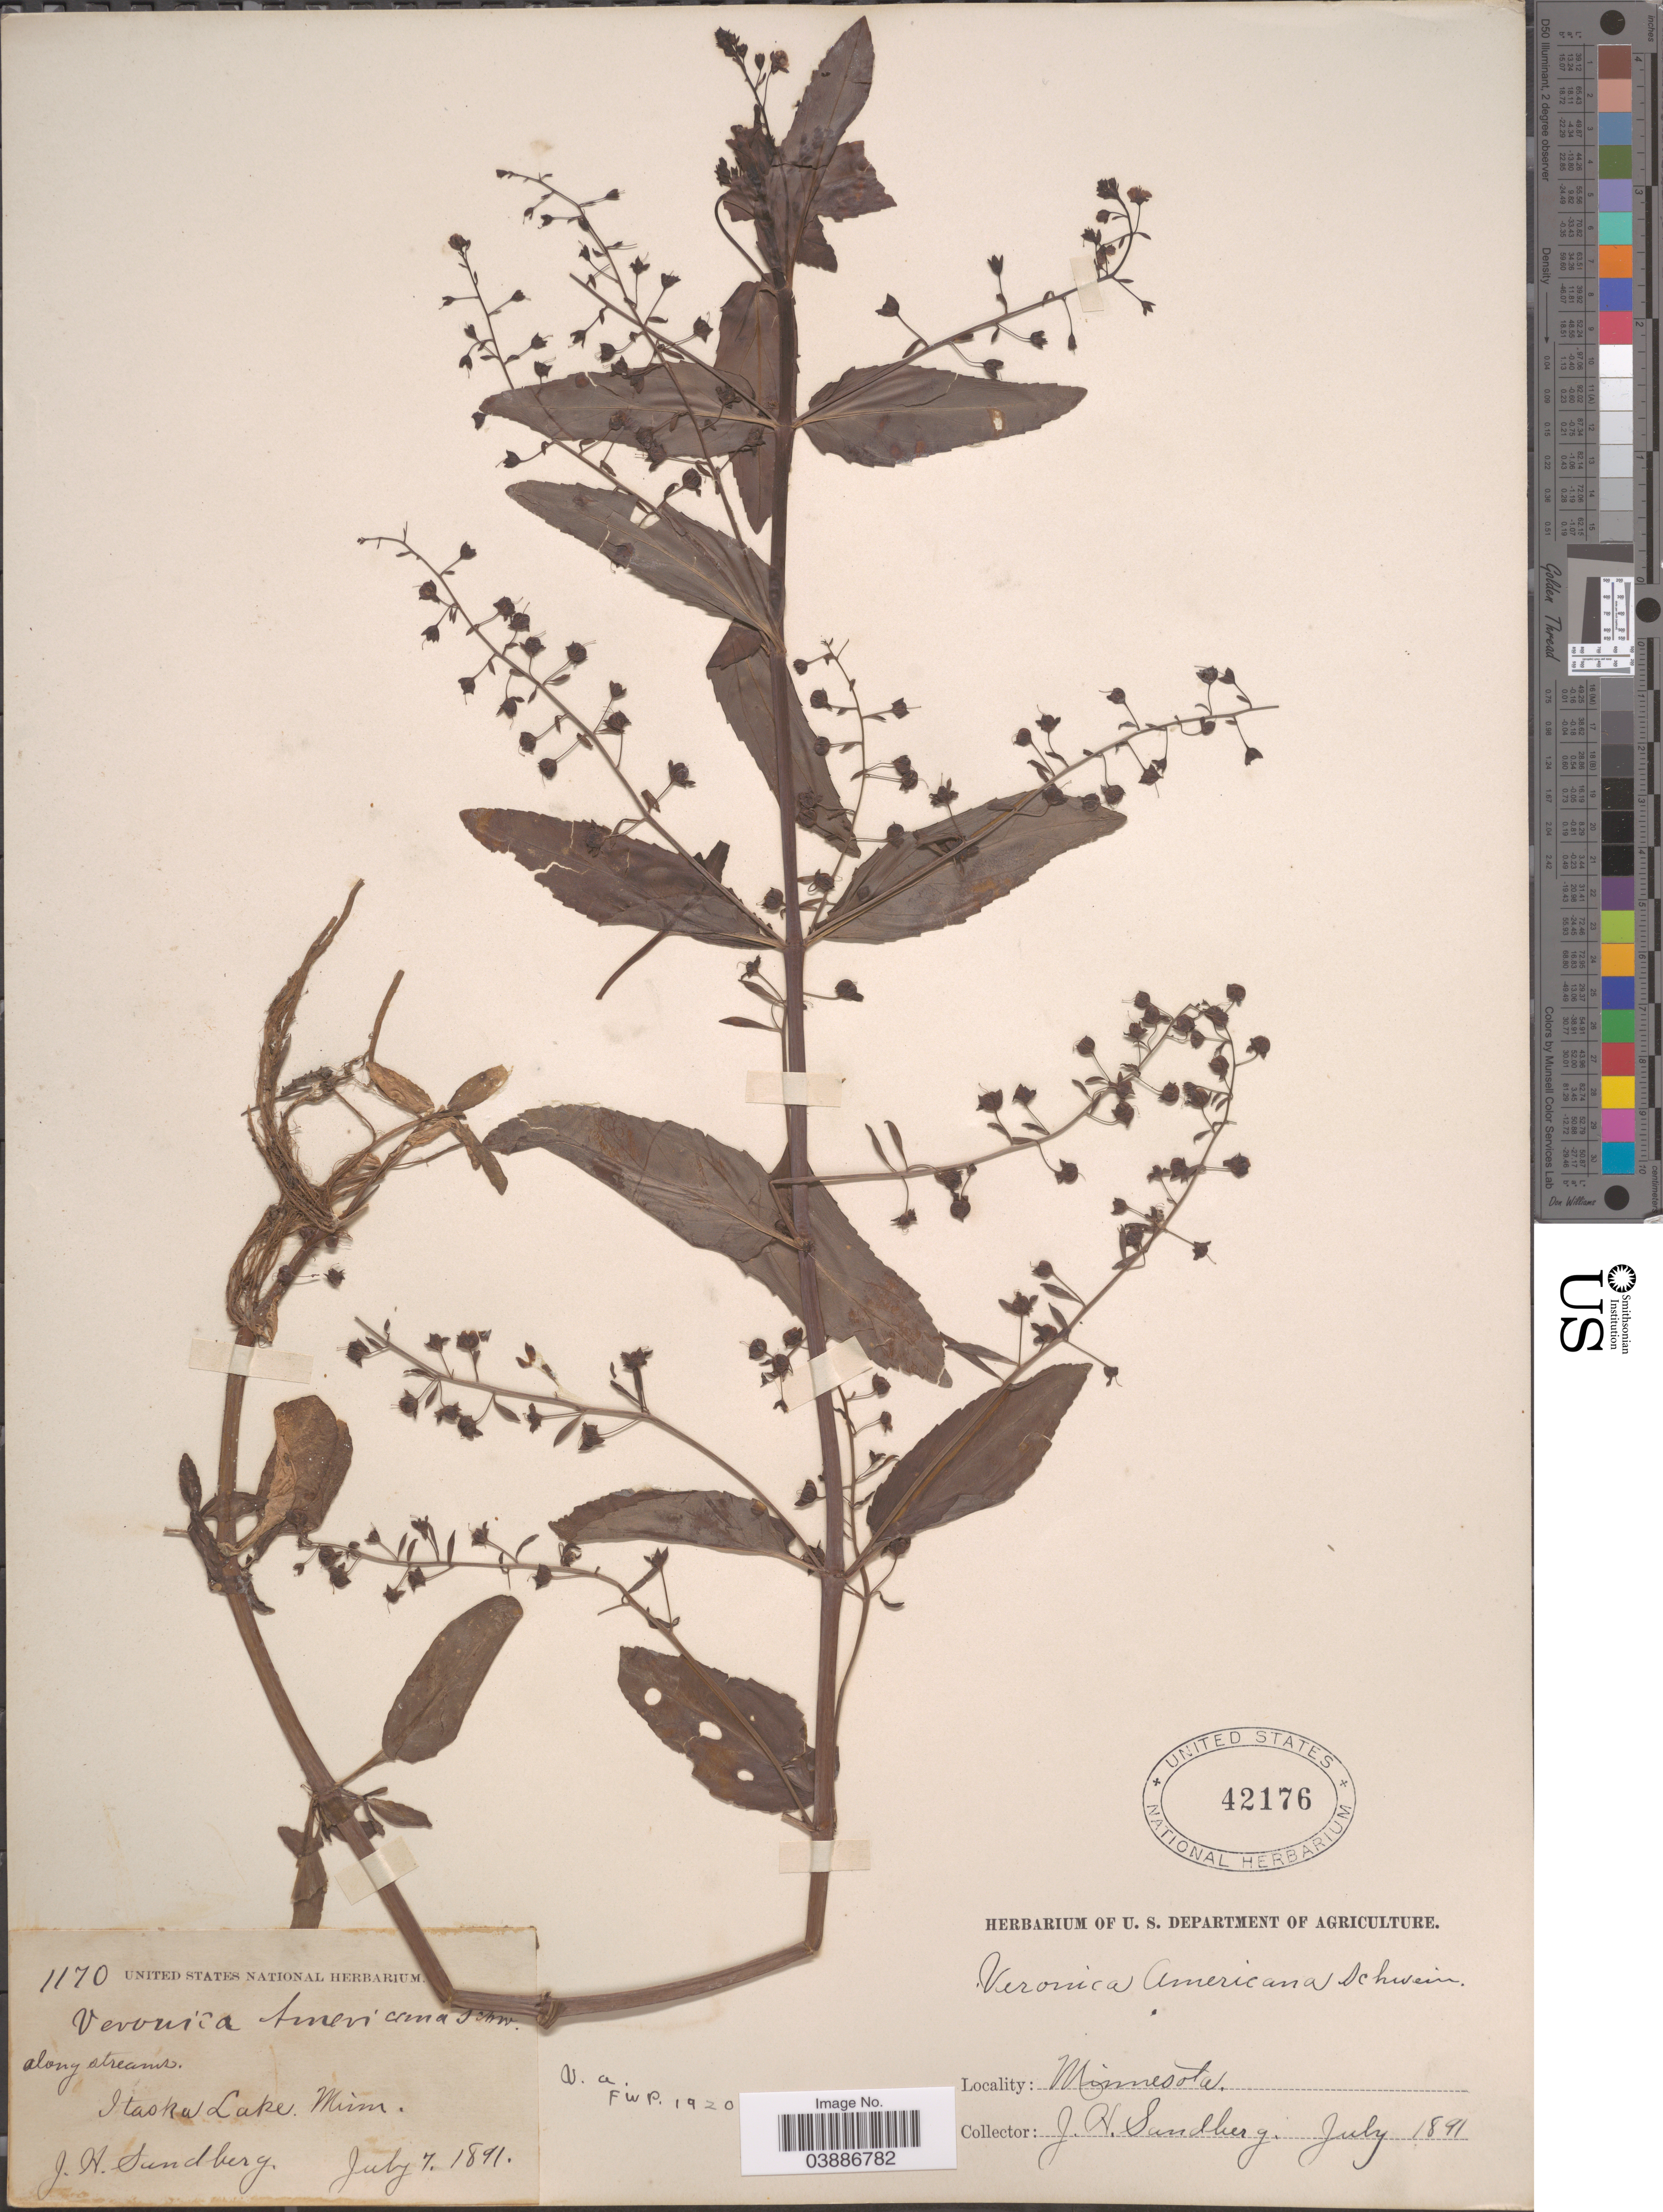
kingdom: Plantae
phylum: Tracheophyta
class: Magnoliopsida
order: Lamiales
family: Plantaginaceae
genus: Veronica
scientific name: Veronica americana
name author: Schwein. ex Benth.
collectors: J. H. Sandberg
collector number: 1170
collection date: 1891-07-07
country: United States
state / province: Minnesota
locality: Itaska Lake.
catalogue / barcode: US 42176